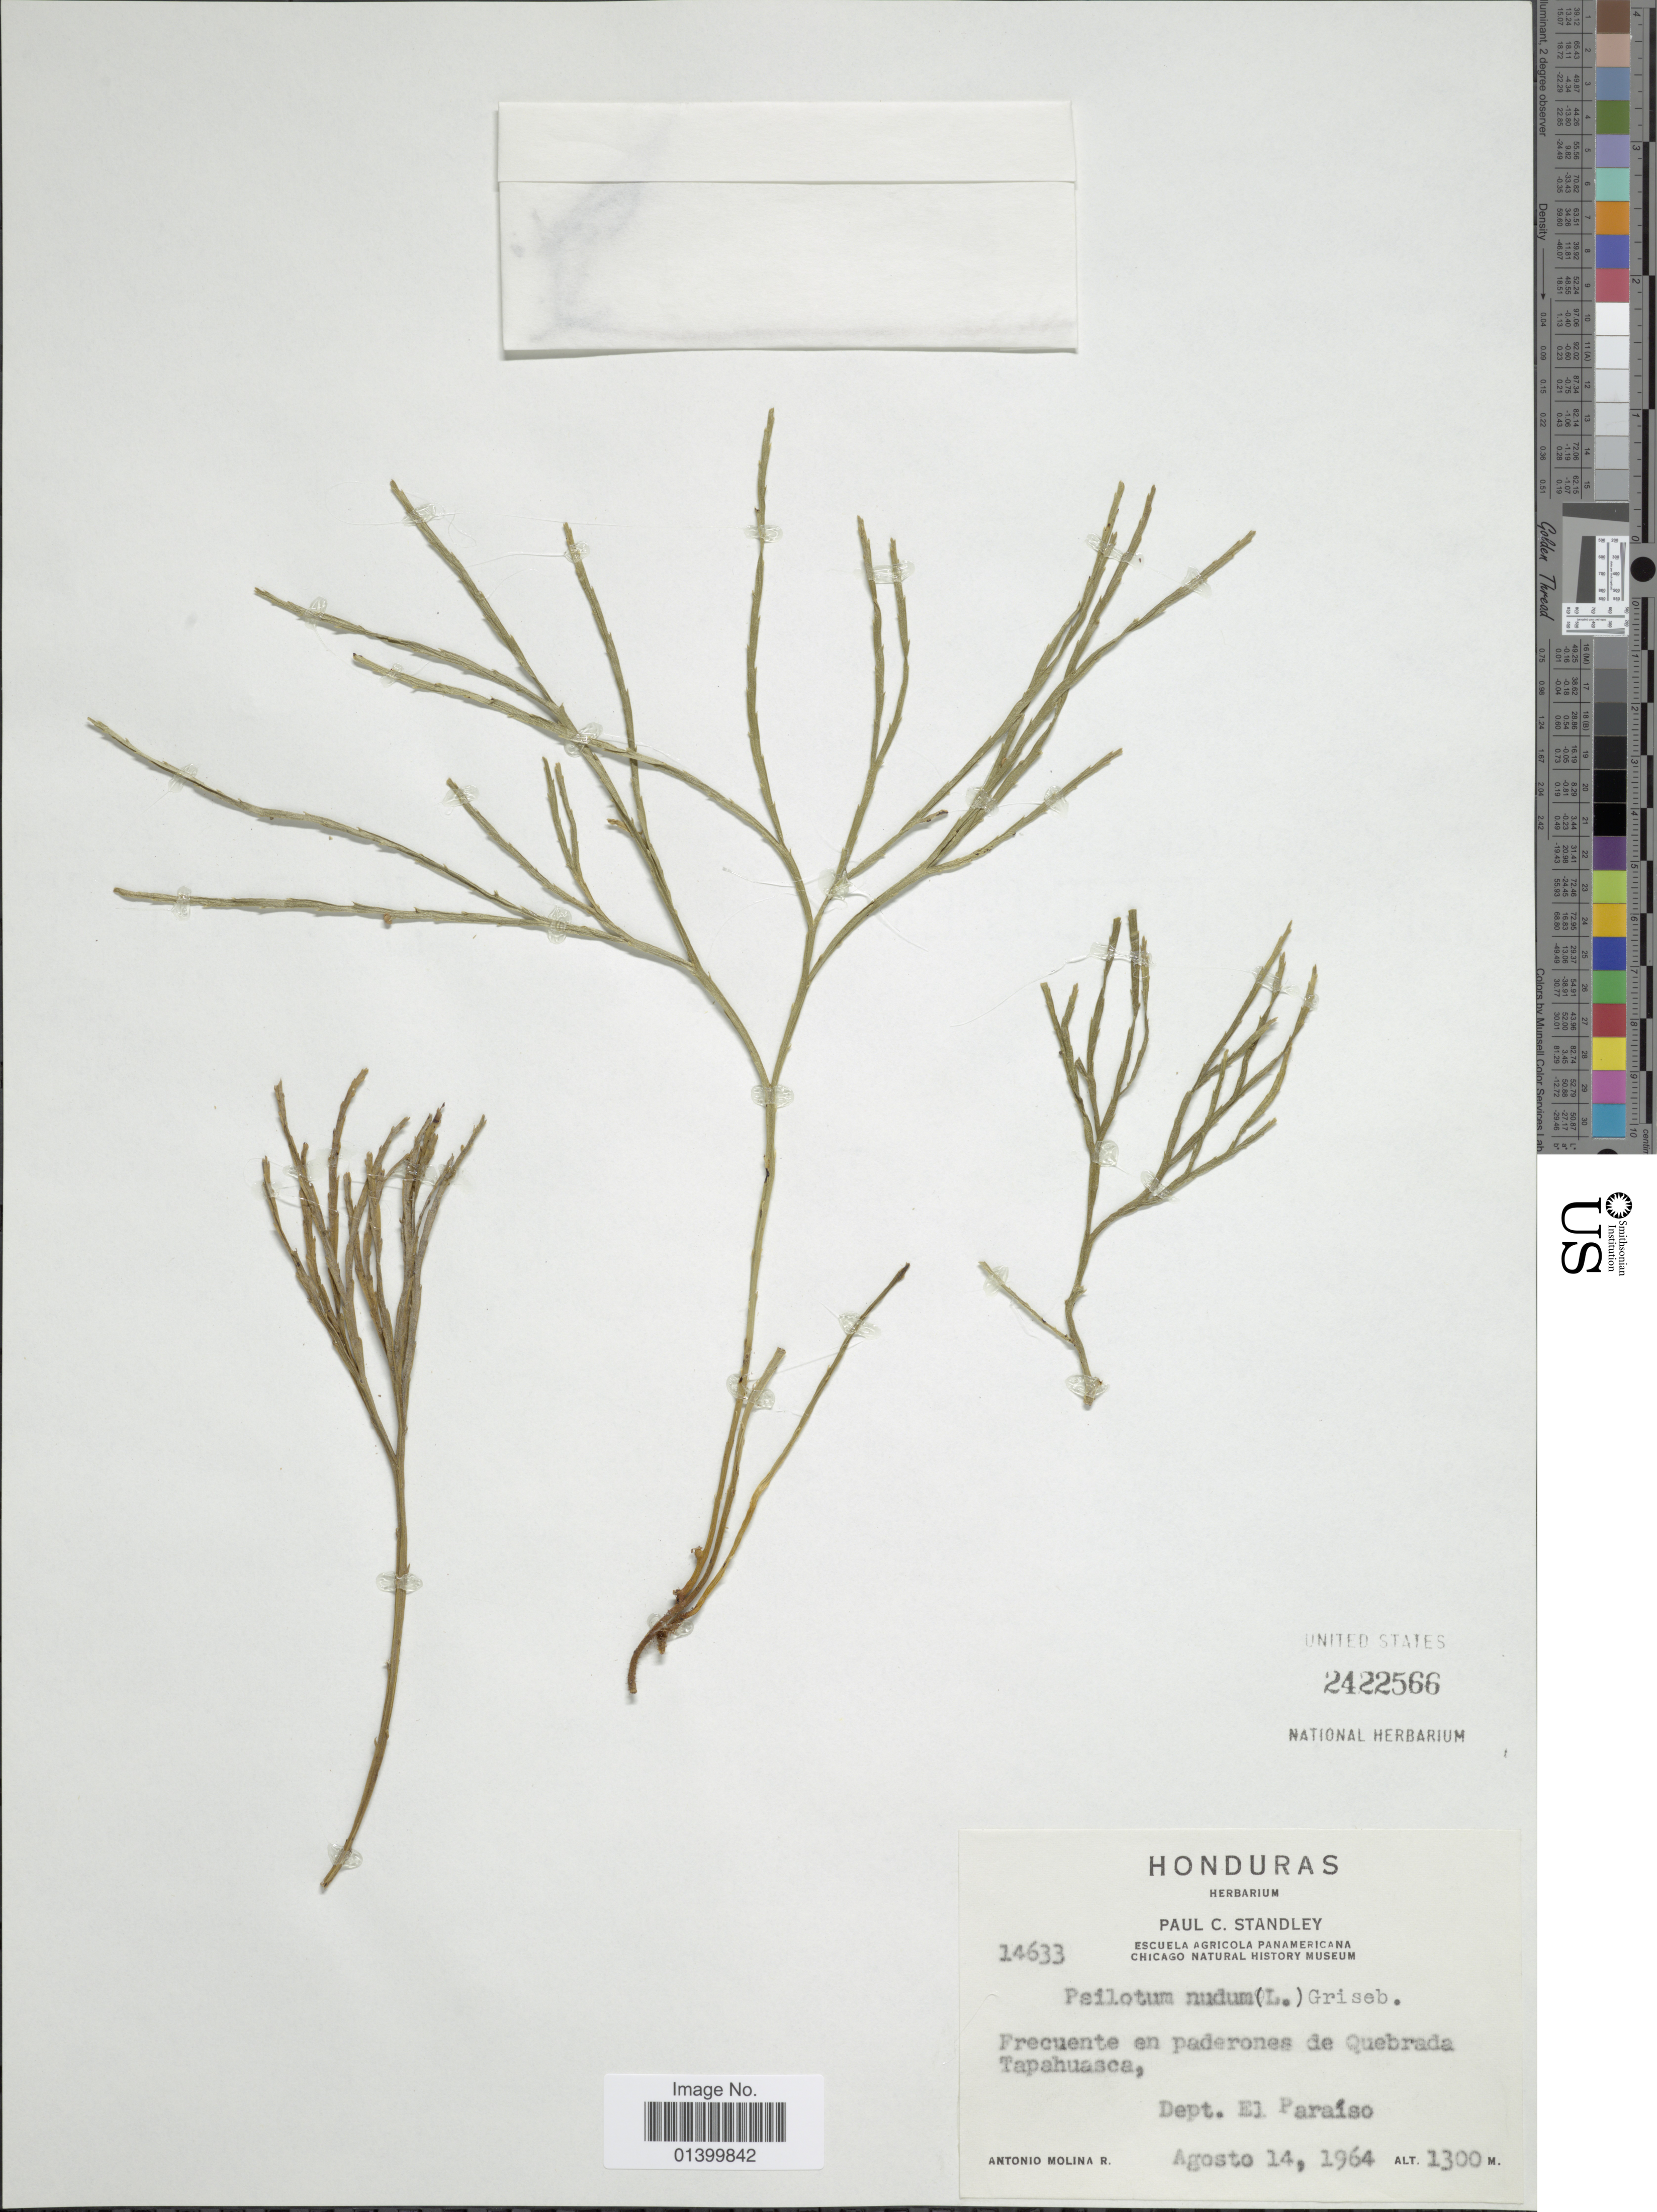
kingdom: Plantae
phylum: Tracheophyta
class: Polypodiopsida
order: Psilotales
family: Psilotaceae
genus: Psilotum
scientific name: Psilotum nudum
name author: (L.) P. Beauv.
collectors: A. Molina R.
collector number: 14633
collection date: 1964-08-14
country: Honduras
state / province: El Paraíso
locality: Frequente en paderones de Quebrada Tapahuasca, Dept. El Paraíso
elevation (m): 1300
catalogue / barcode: US 2422566